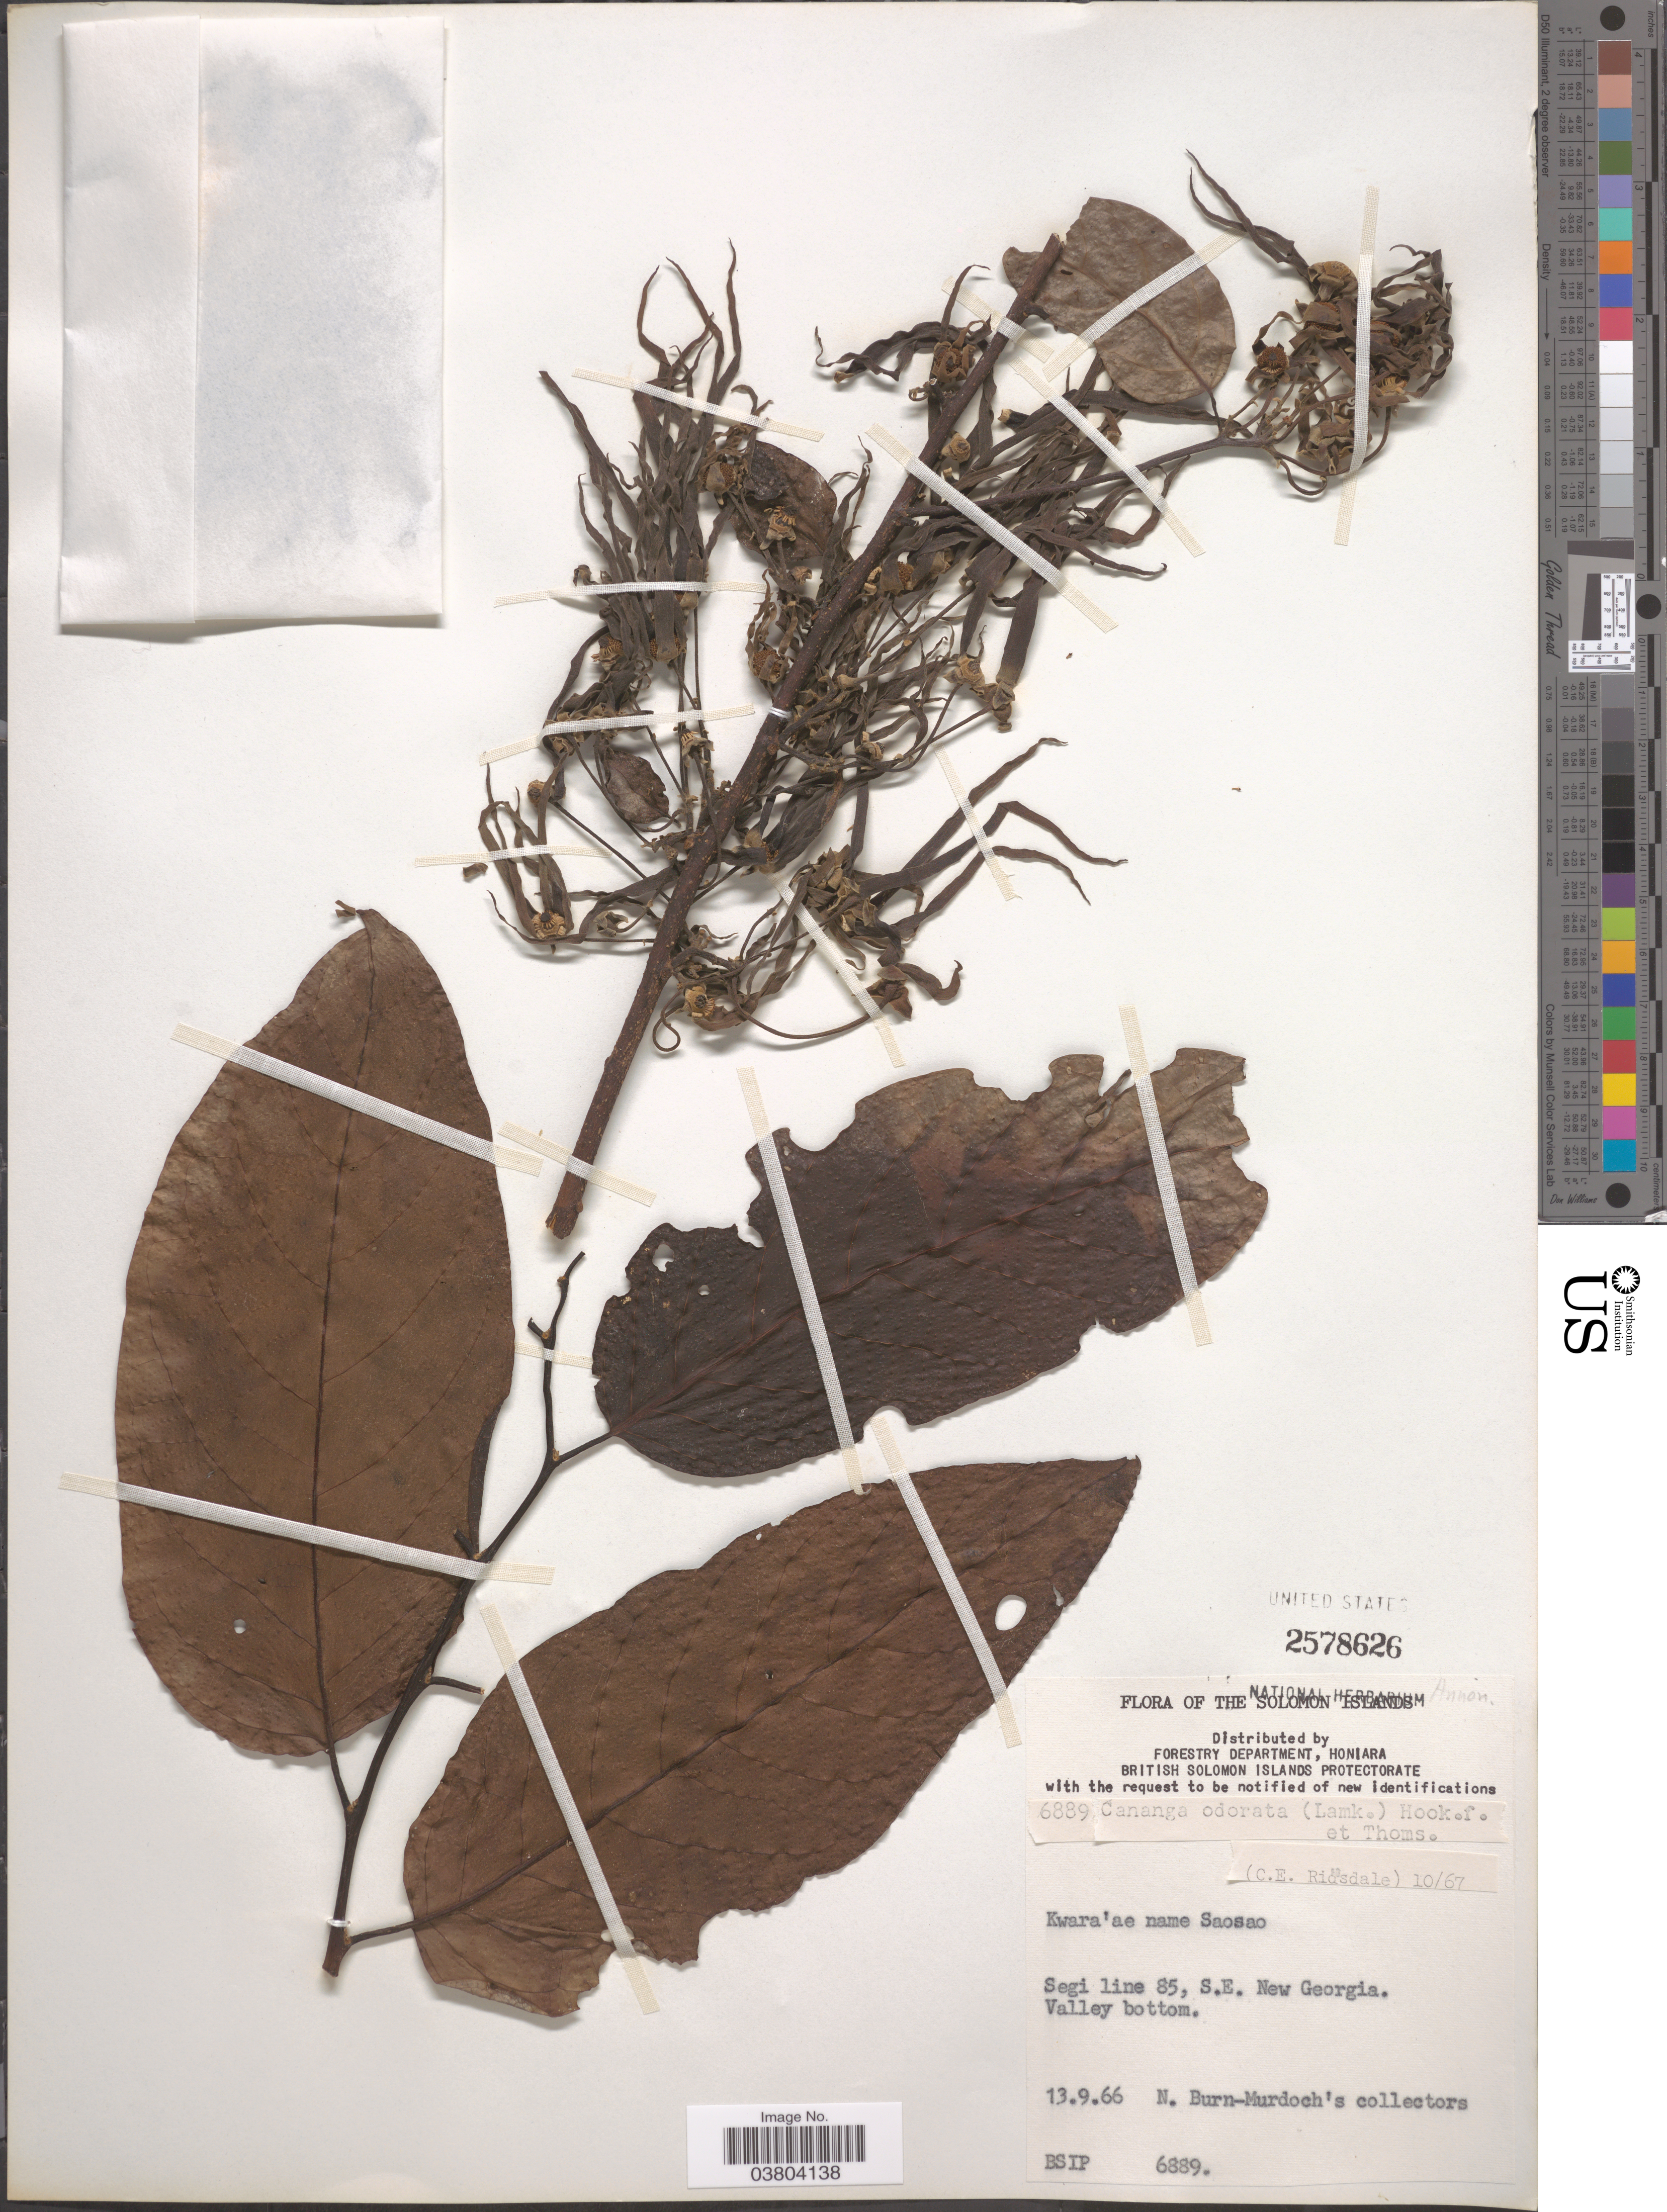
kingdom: Plantae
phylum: Tracheophyta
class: Magnoliopsida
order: Magnoliales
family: Annonaceae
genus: Cananga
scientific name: Cananga odorata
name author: (Lam.) Hook. f. & Thomson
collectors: N. Burn-Murdoch's collectors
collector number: BSIP 6889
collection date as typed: Transcribed d/m/y: 13/9/66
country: Solomon Islands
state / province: Solomon Islands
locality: Segi line 85, S.E. New Georgia.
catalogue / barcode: US 2578626